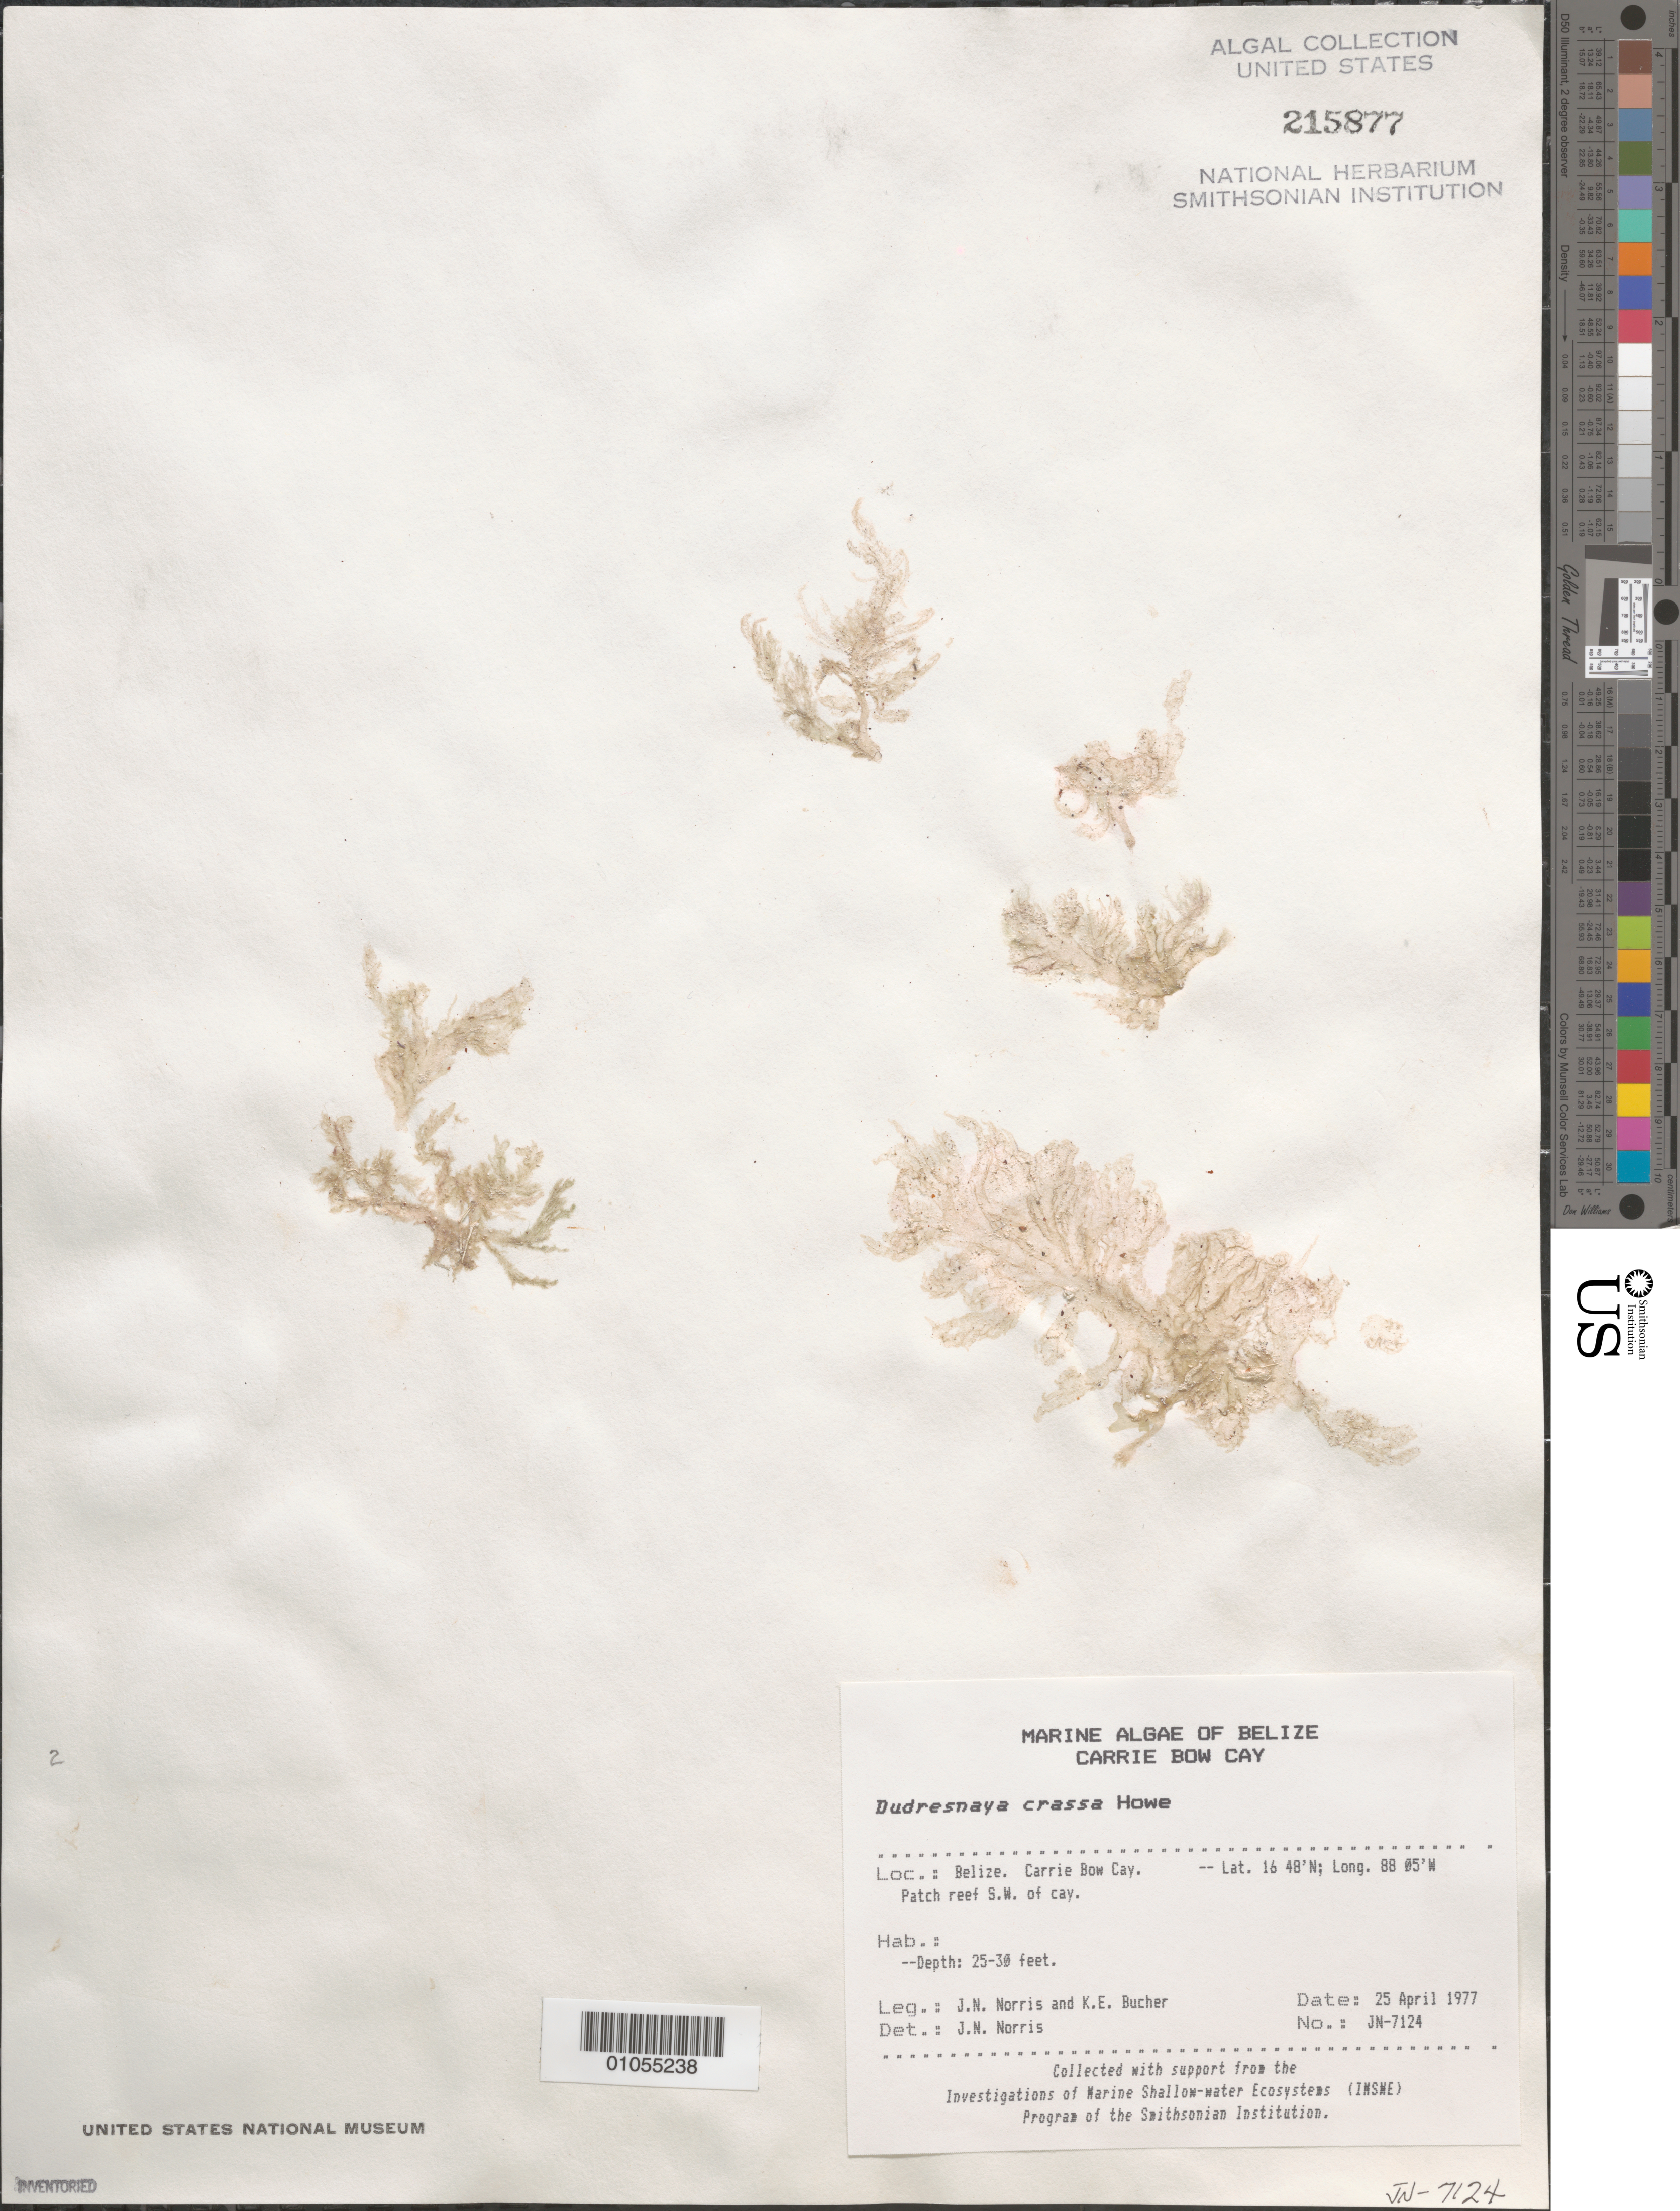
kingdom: Plantae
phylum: Rhodophyta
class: Florideophyceae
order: Gigartinales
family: Dumontiaceae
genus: Dudresnaya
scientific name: Dudresnaya crassa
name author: M. Howe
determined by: Norris, James N.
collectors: J. N. Norris & K. E. Bucher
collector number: JN-7124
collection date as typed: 25 Apr 1977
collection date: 1977-04-25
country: Belize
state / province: Stann Creek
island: Carrie Bow Cay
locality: Patch reef southwest of Carrie Bow Cay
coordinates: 16 48'N, 88 05'W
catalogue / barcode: US 215877